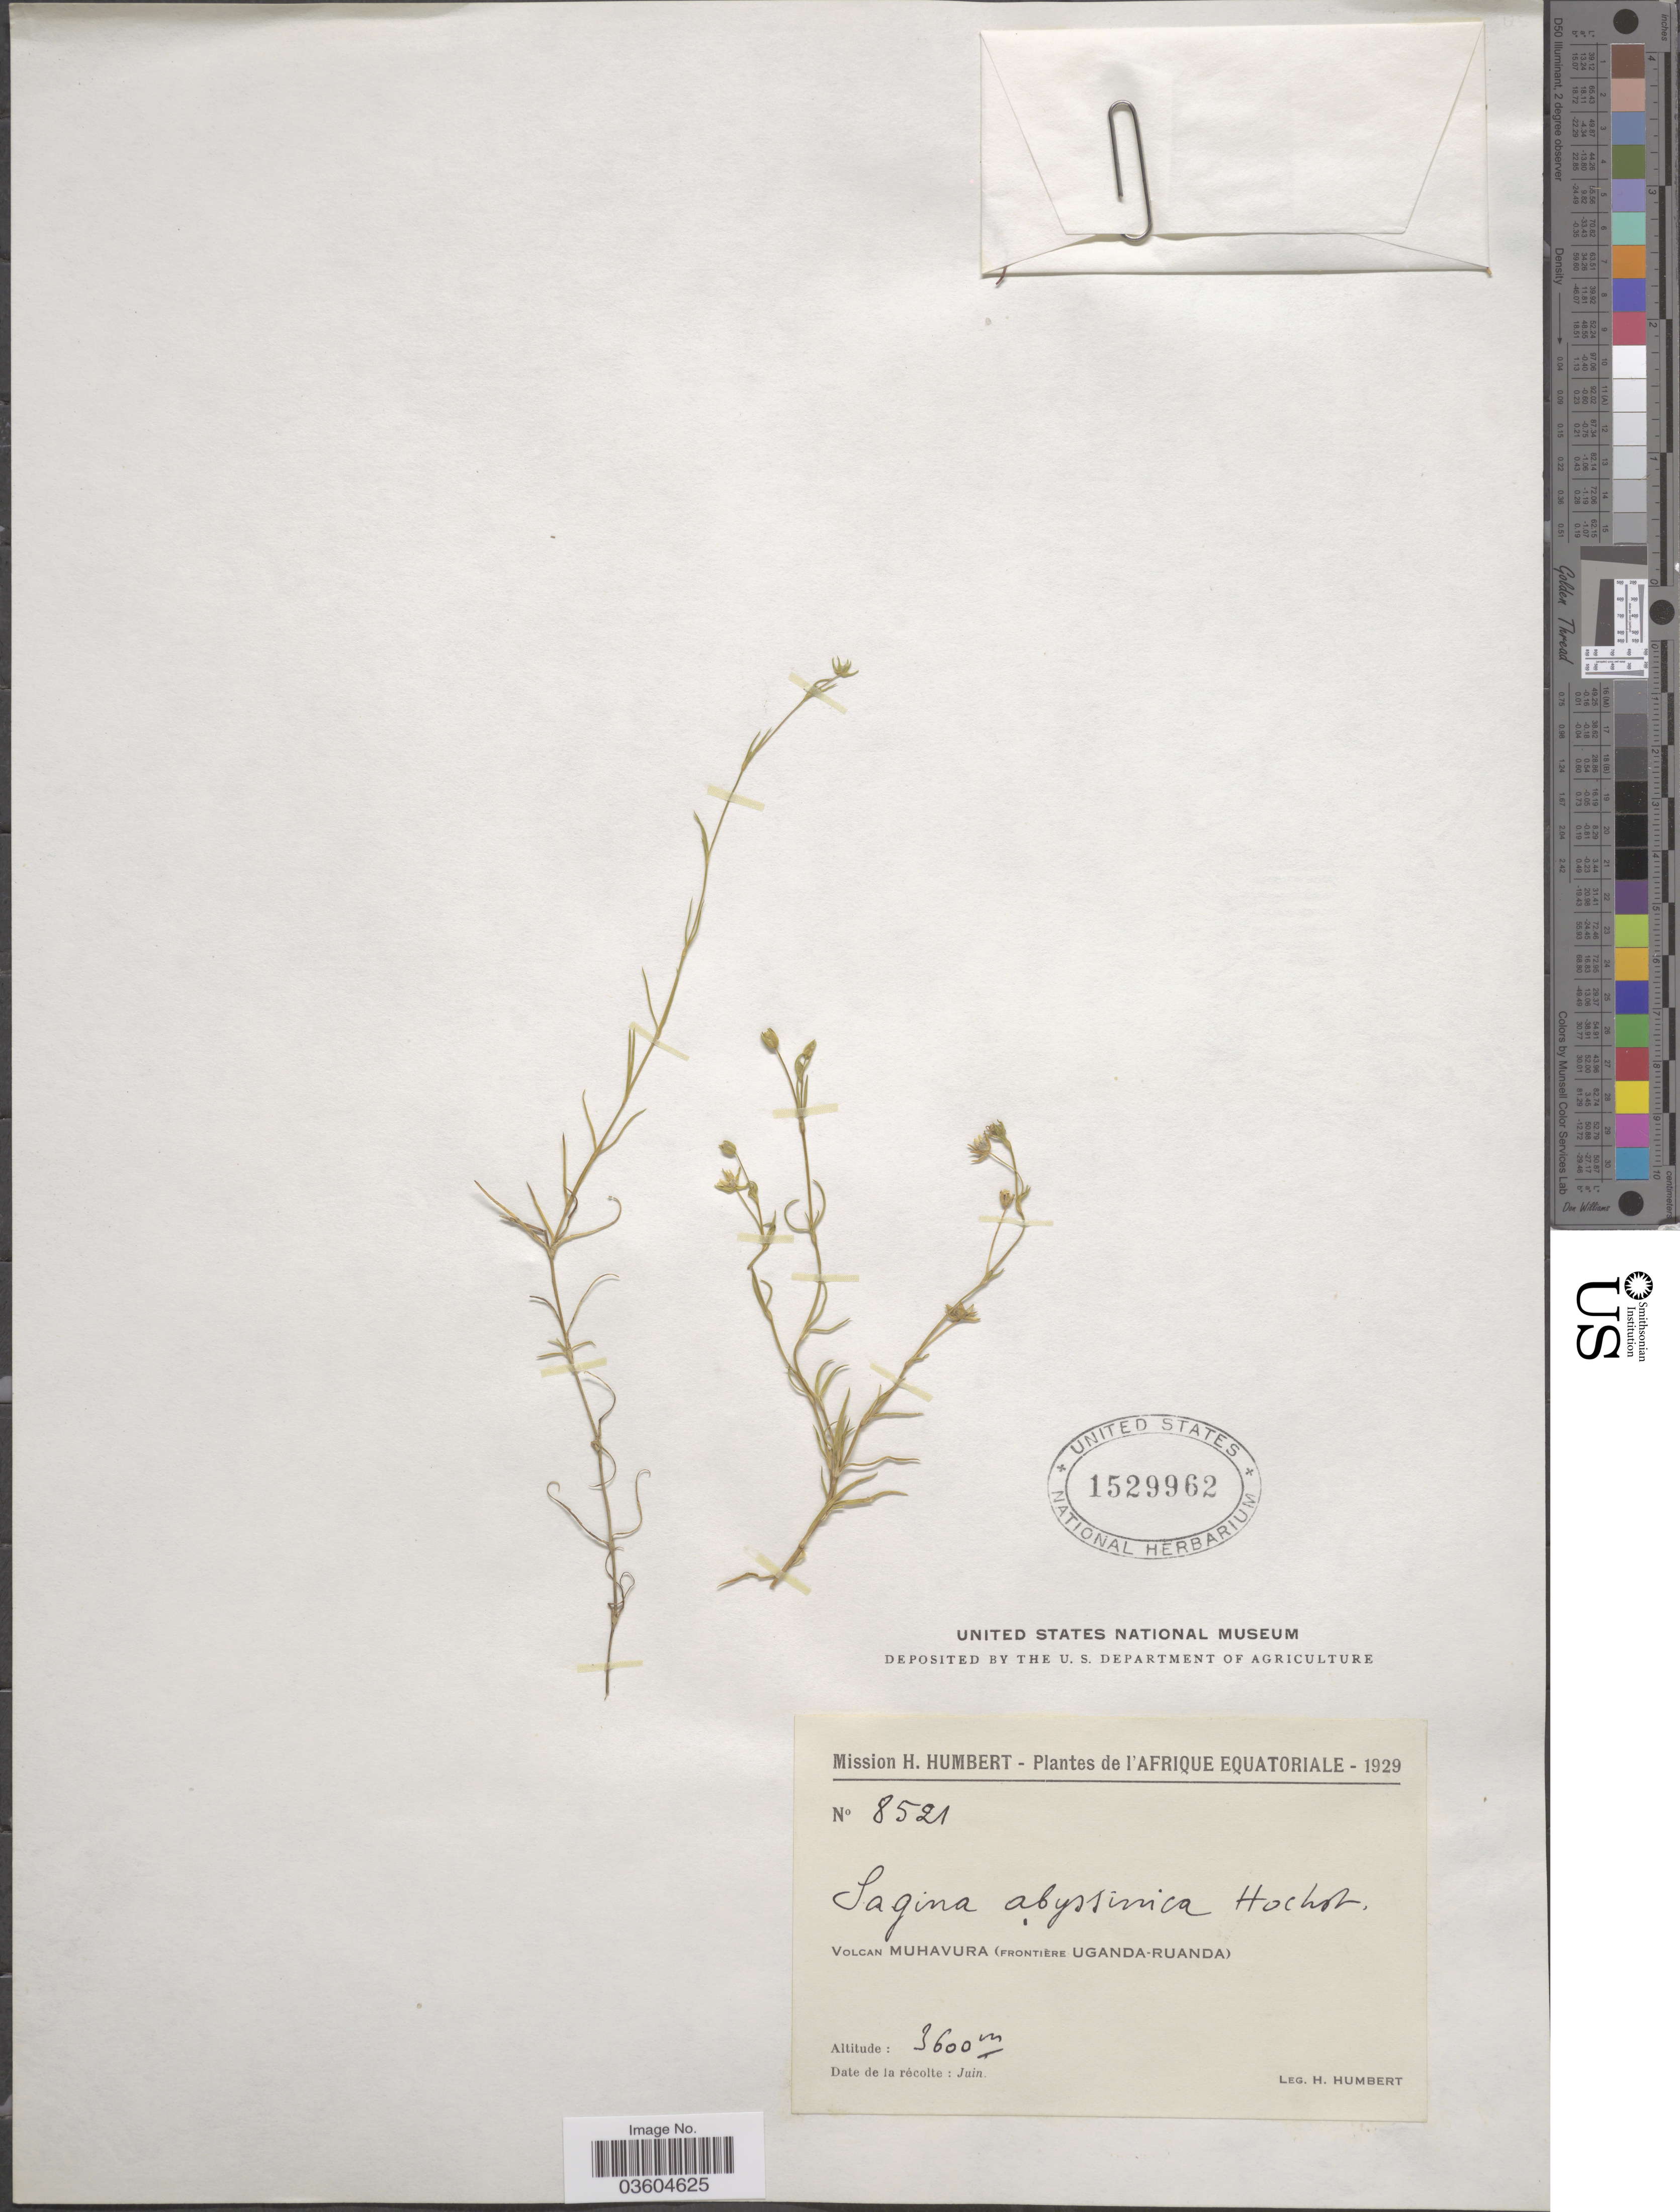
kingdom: Plantae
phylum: Tracheophyta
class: Magnoliopsida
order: Caryophyllales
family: Caryophyllaceae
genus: Sagina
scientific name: Sagina abyssinica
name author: Hochst. ex A. Rich.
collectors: H. Humbert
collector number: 8521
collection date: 1929-06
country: Rwanda / Uganda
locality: Afrique Equatoriale. Volcan Muhavura (frontière Uganda-Ruanda).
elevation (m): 3600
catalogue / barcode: US 1529962